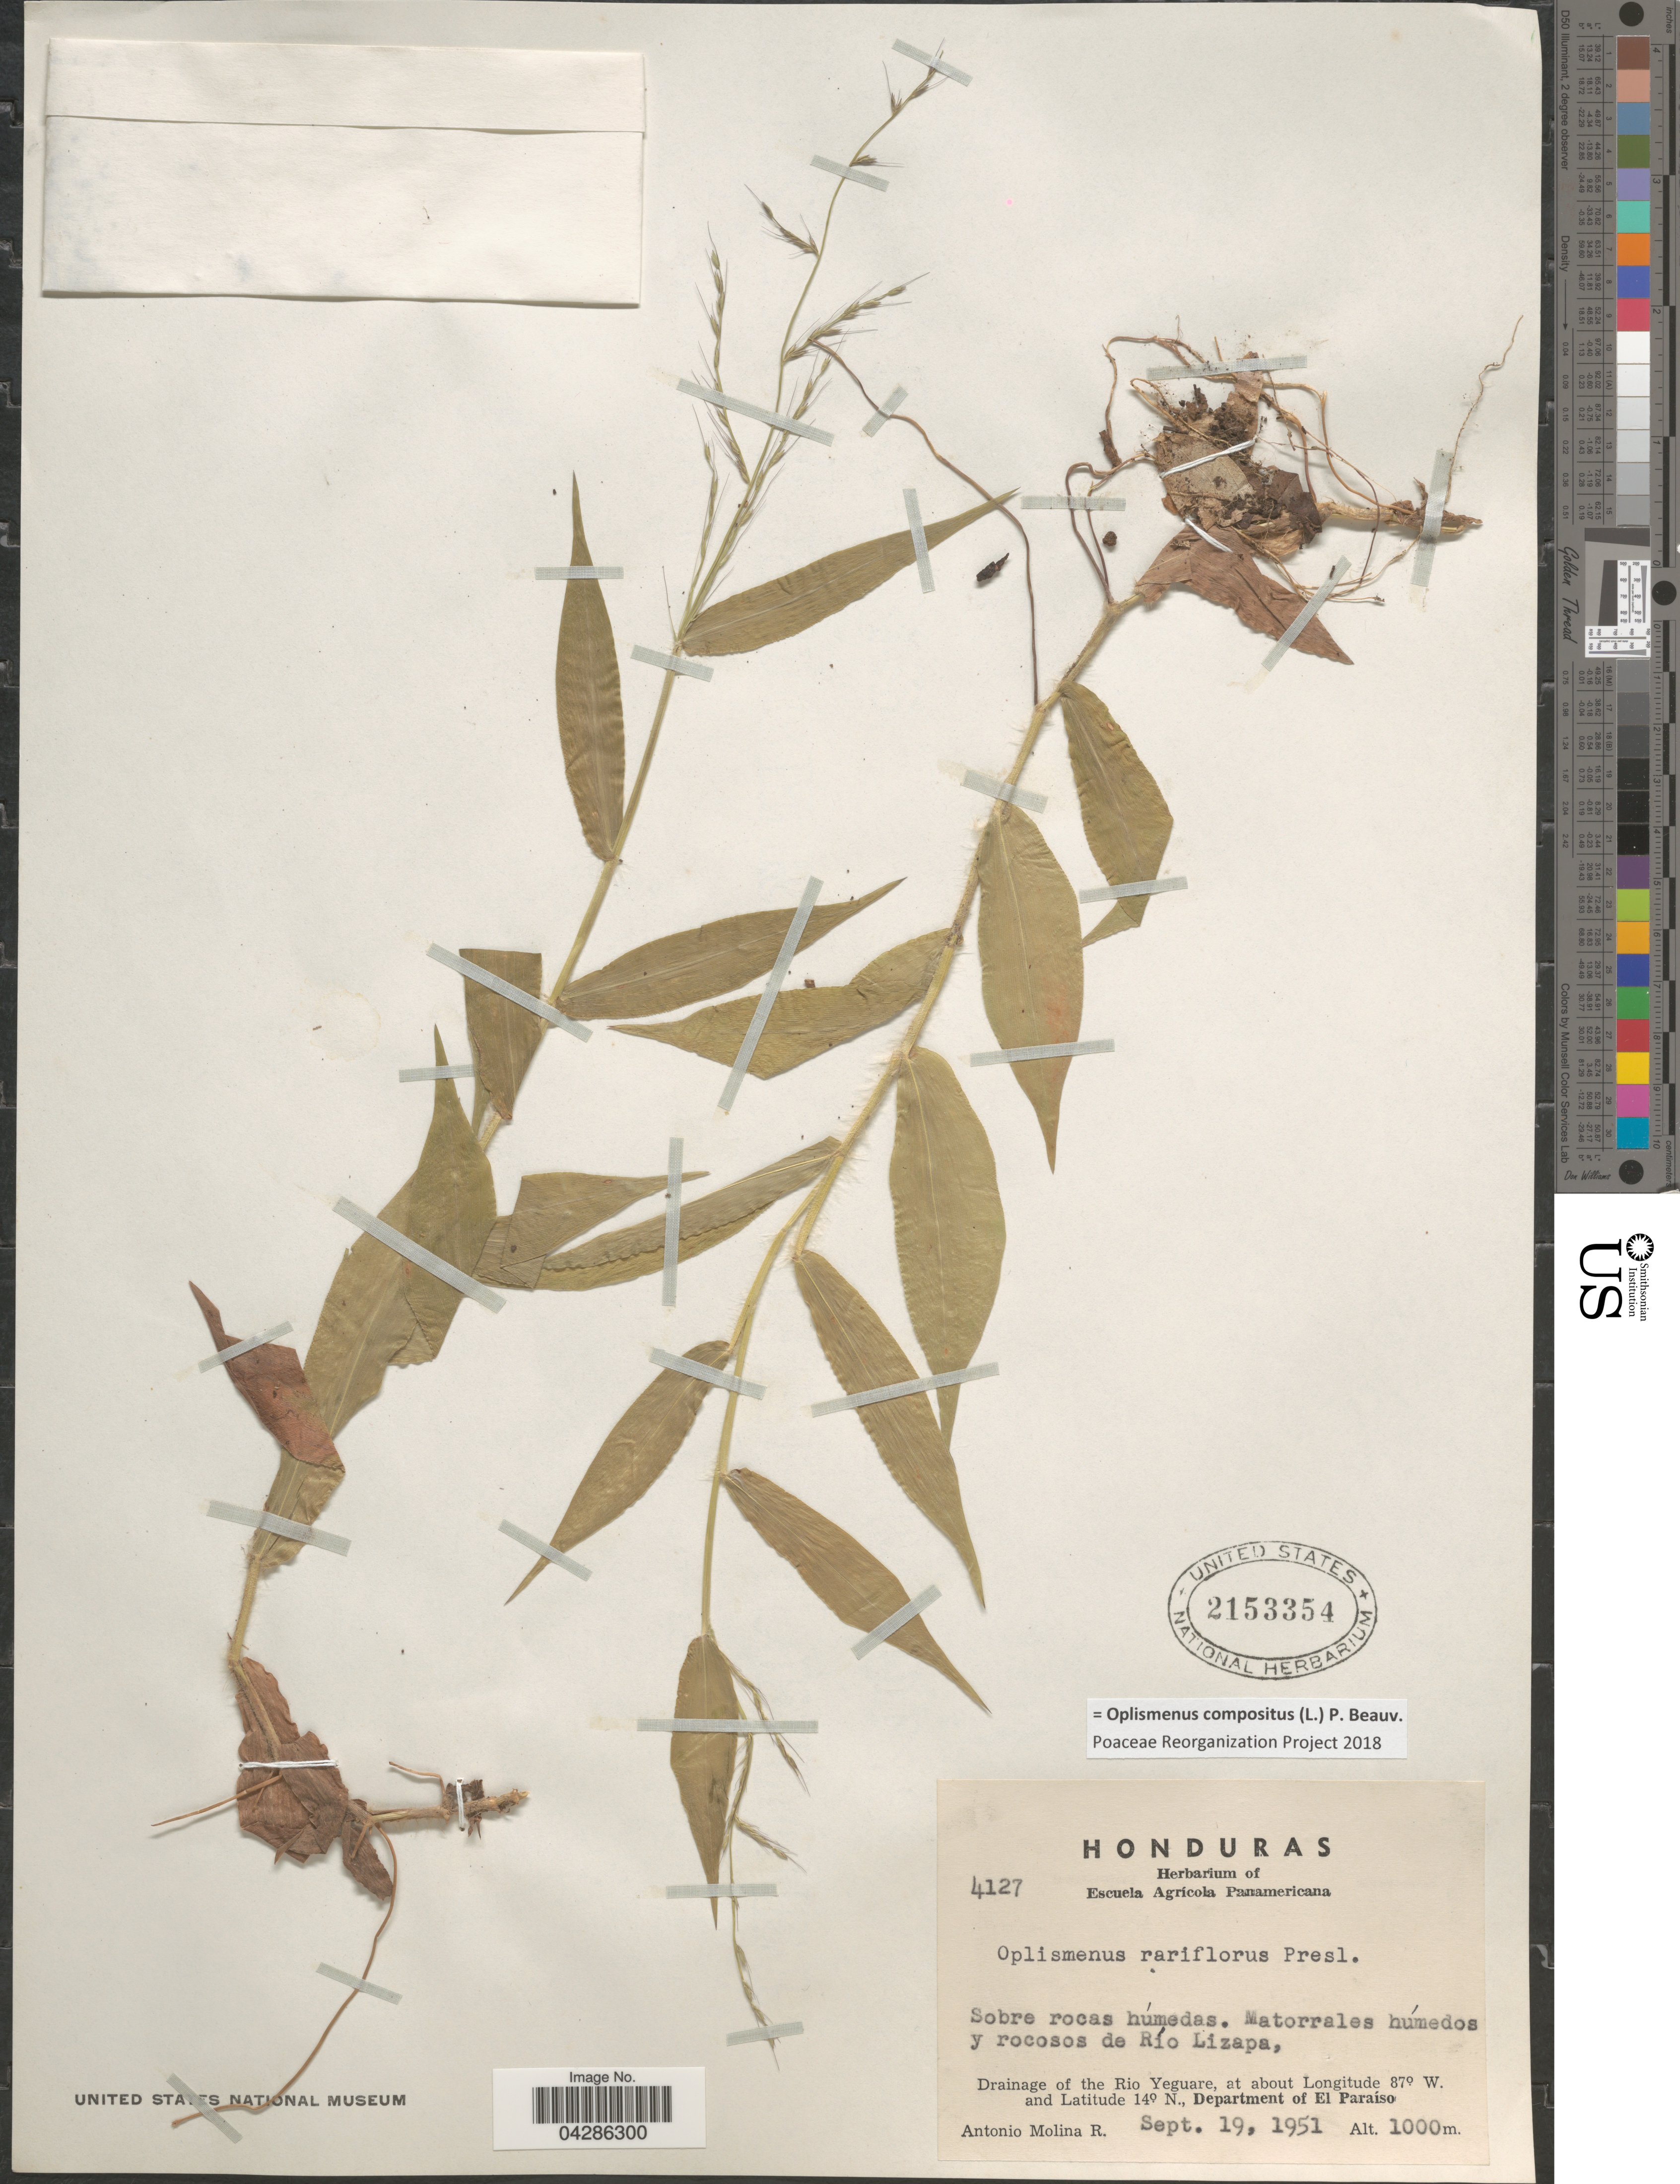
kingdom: Plantae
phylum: Tracheophyta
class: Liliopsida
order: Poales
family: Poaceae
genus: Oplismenus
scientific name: Oplismenus compositus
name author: (L.) P. Beauv.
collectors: A. Molina R.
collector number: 4127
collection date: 1951-09-19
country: Honduras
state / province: El Paraiso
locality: Sobre rocas húmedas. Matorrales húmedos y rocosos de Río Lizapa, Drainage of the Rio Yeguare, Department of El Paraíso.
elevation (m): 1000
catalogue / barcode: US 2153354